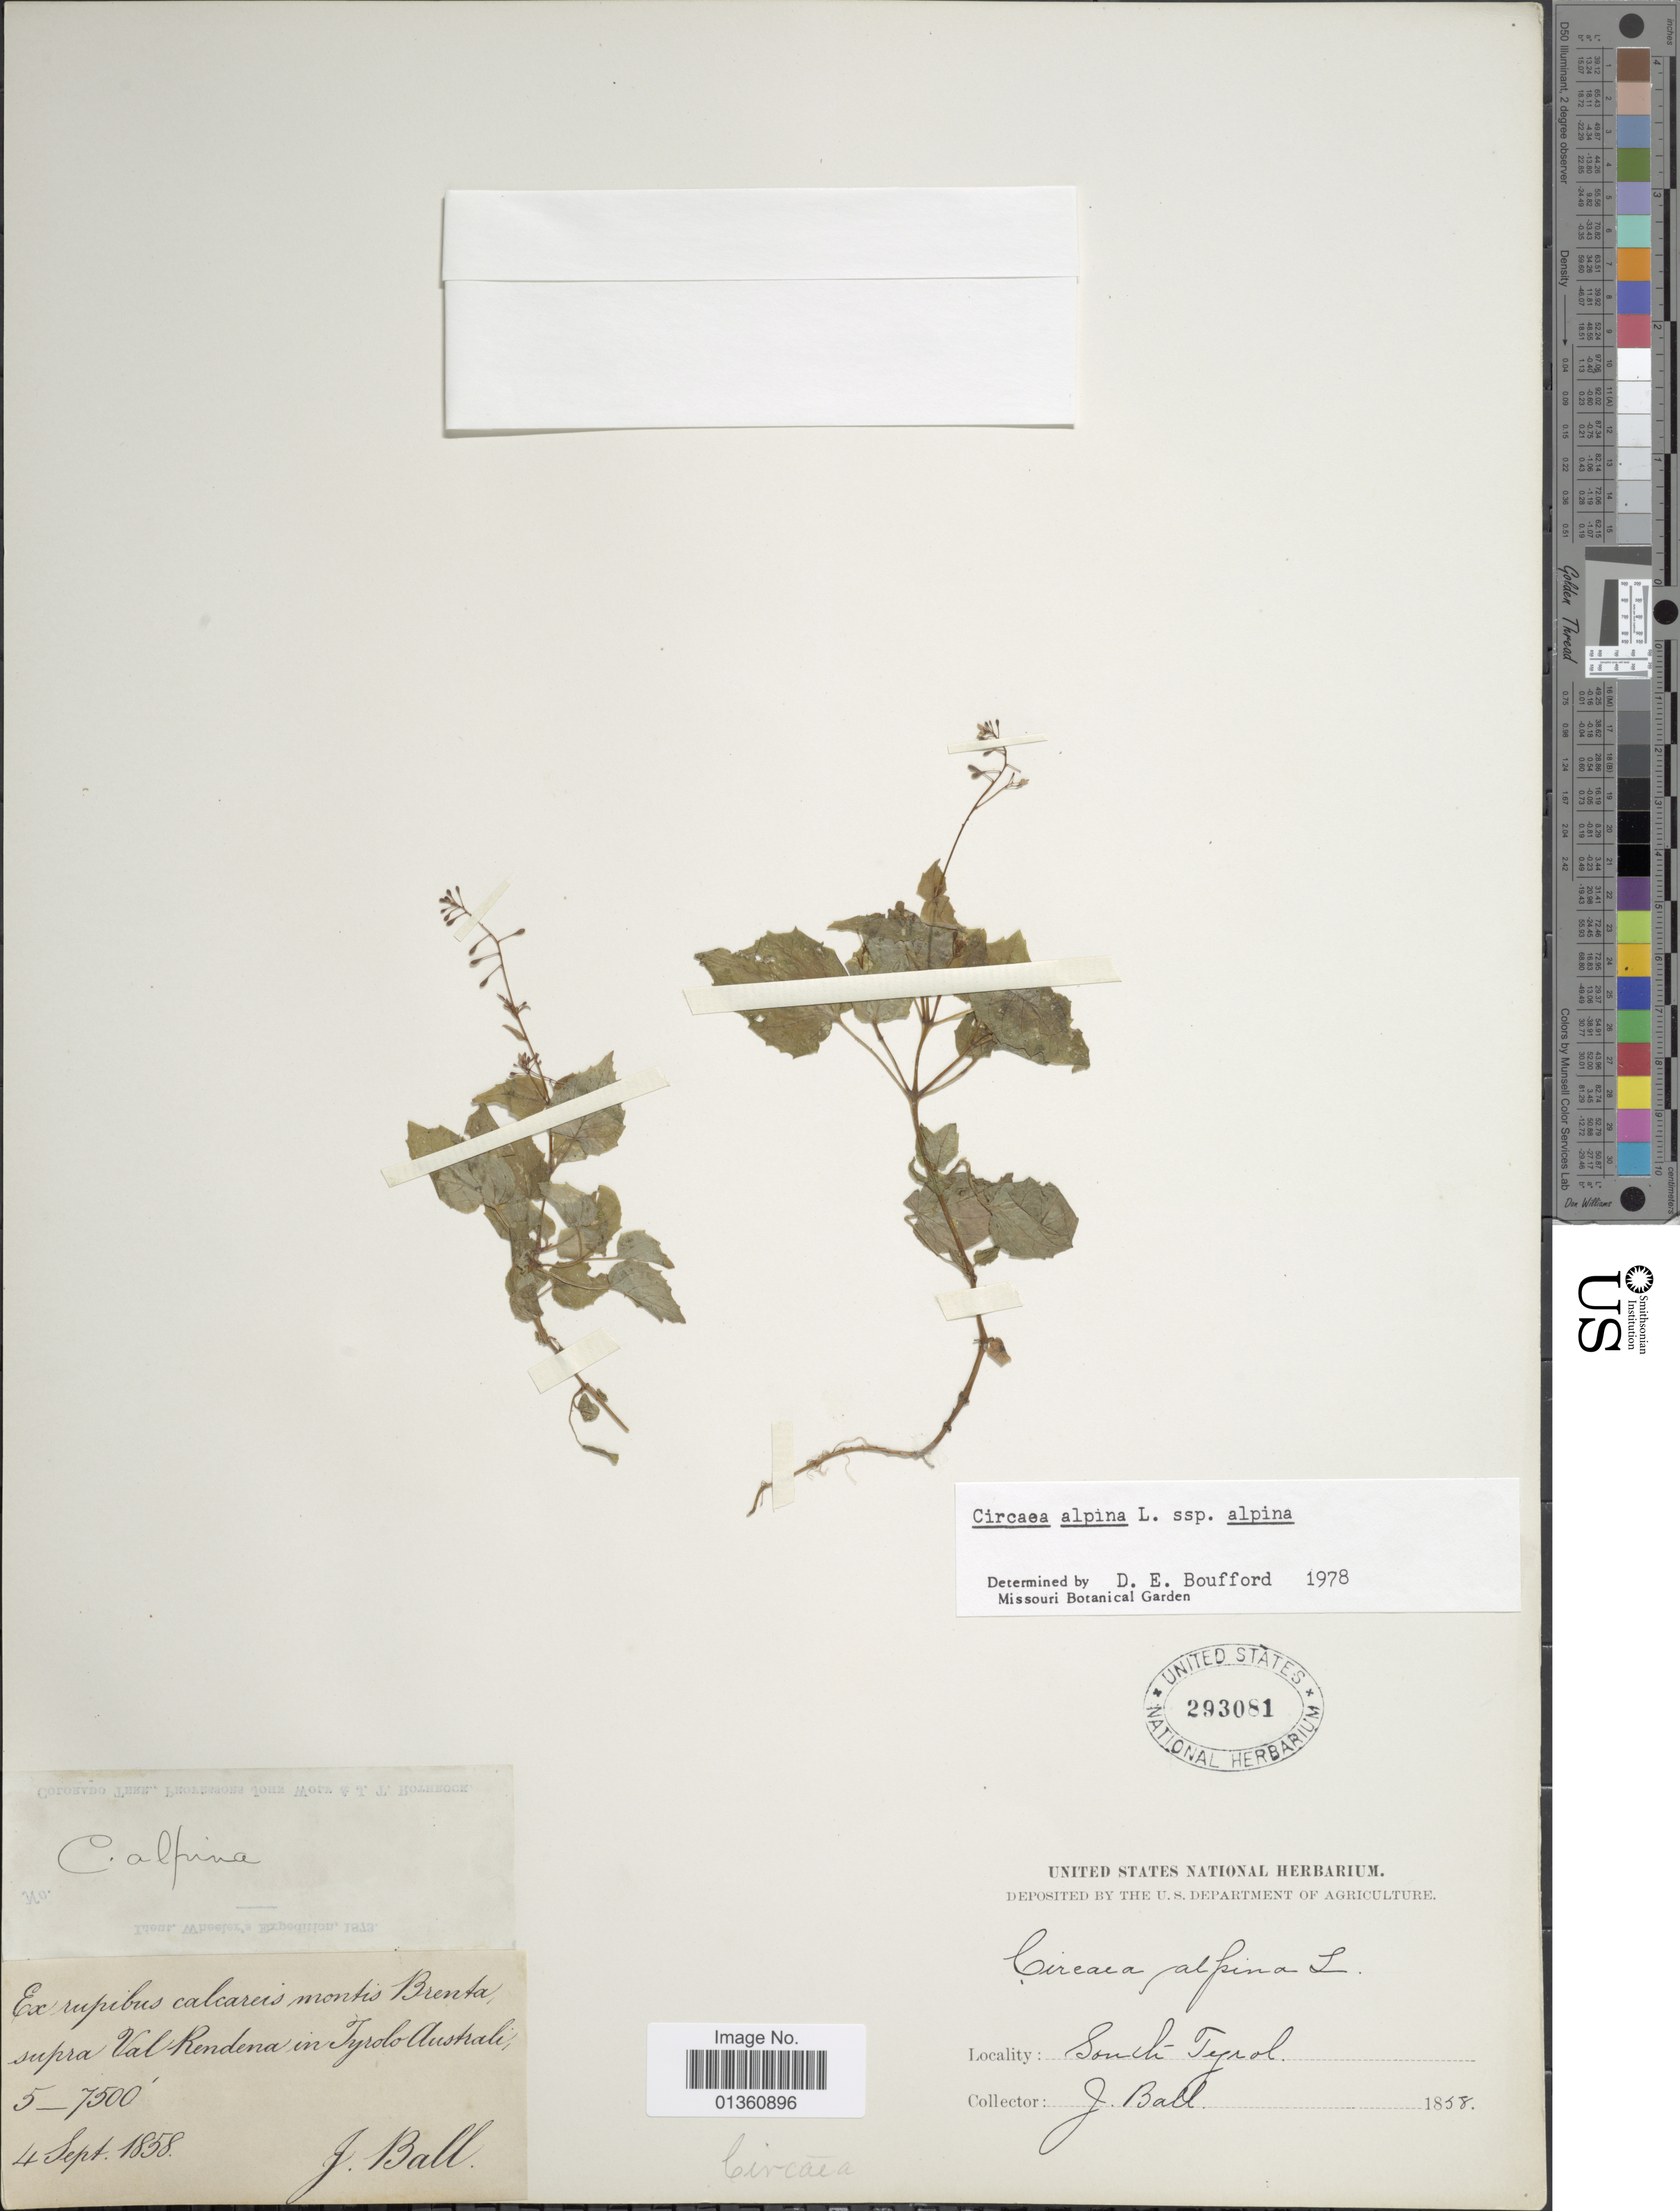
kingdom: Plantae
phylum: Tracheophyta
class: Magnoliopsida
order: Myrtales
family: Onagraceae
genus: Circaea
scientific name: Circaea alpina subsp. alpina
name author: L.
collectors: J. Ball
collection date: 1858-09-04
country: Austria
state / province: Tirol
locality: Ex rupibus calcareis montis Brenta, supra Val Rendena in Tyrolo Australi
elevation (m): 1524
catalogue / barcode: US 293081